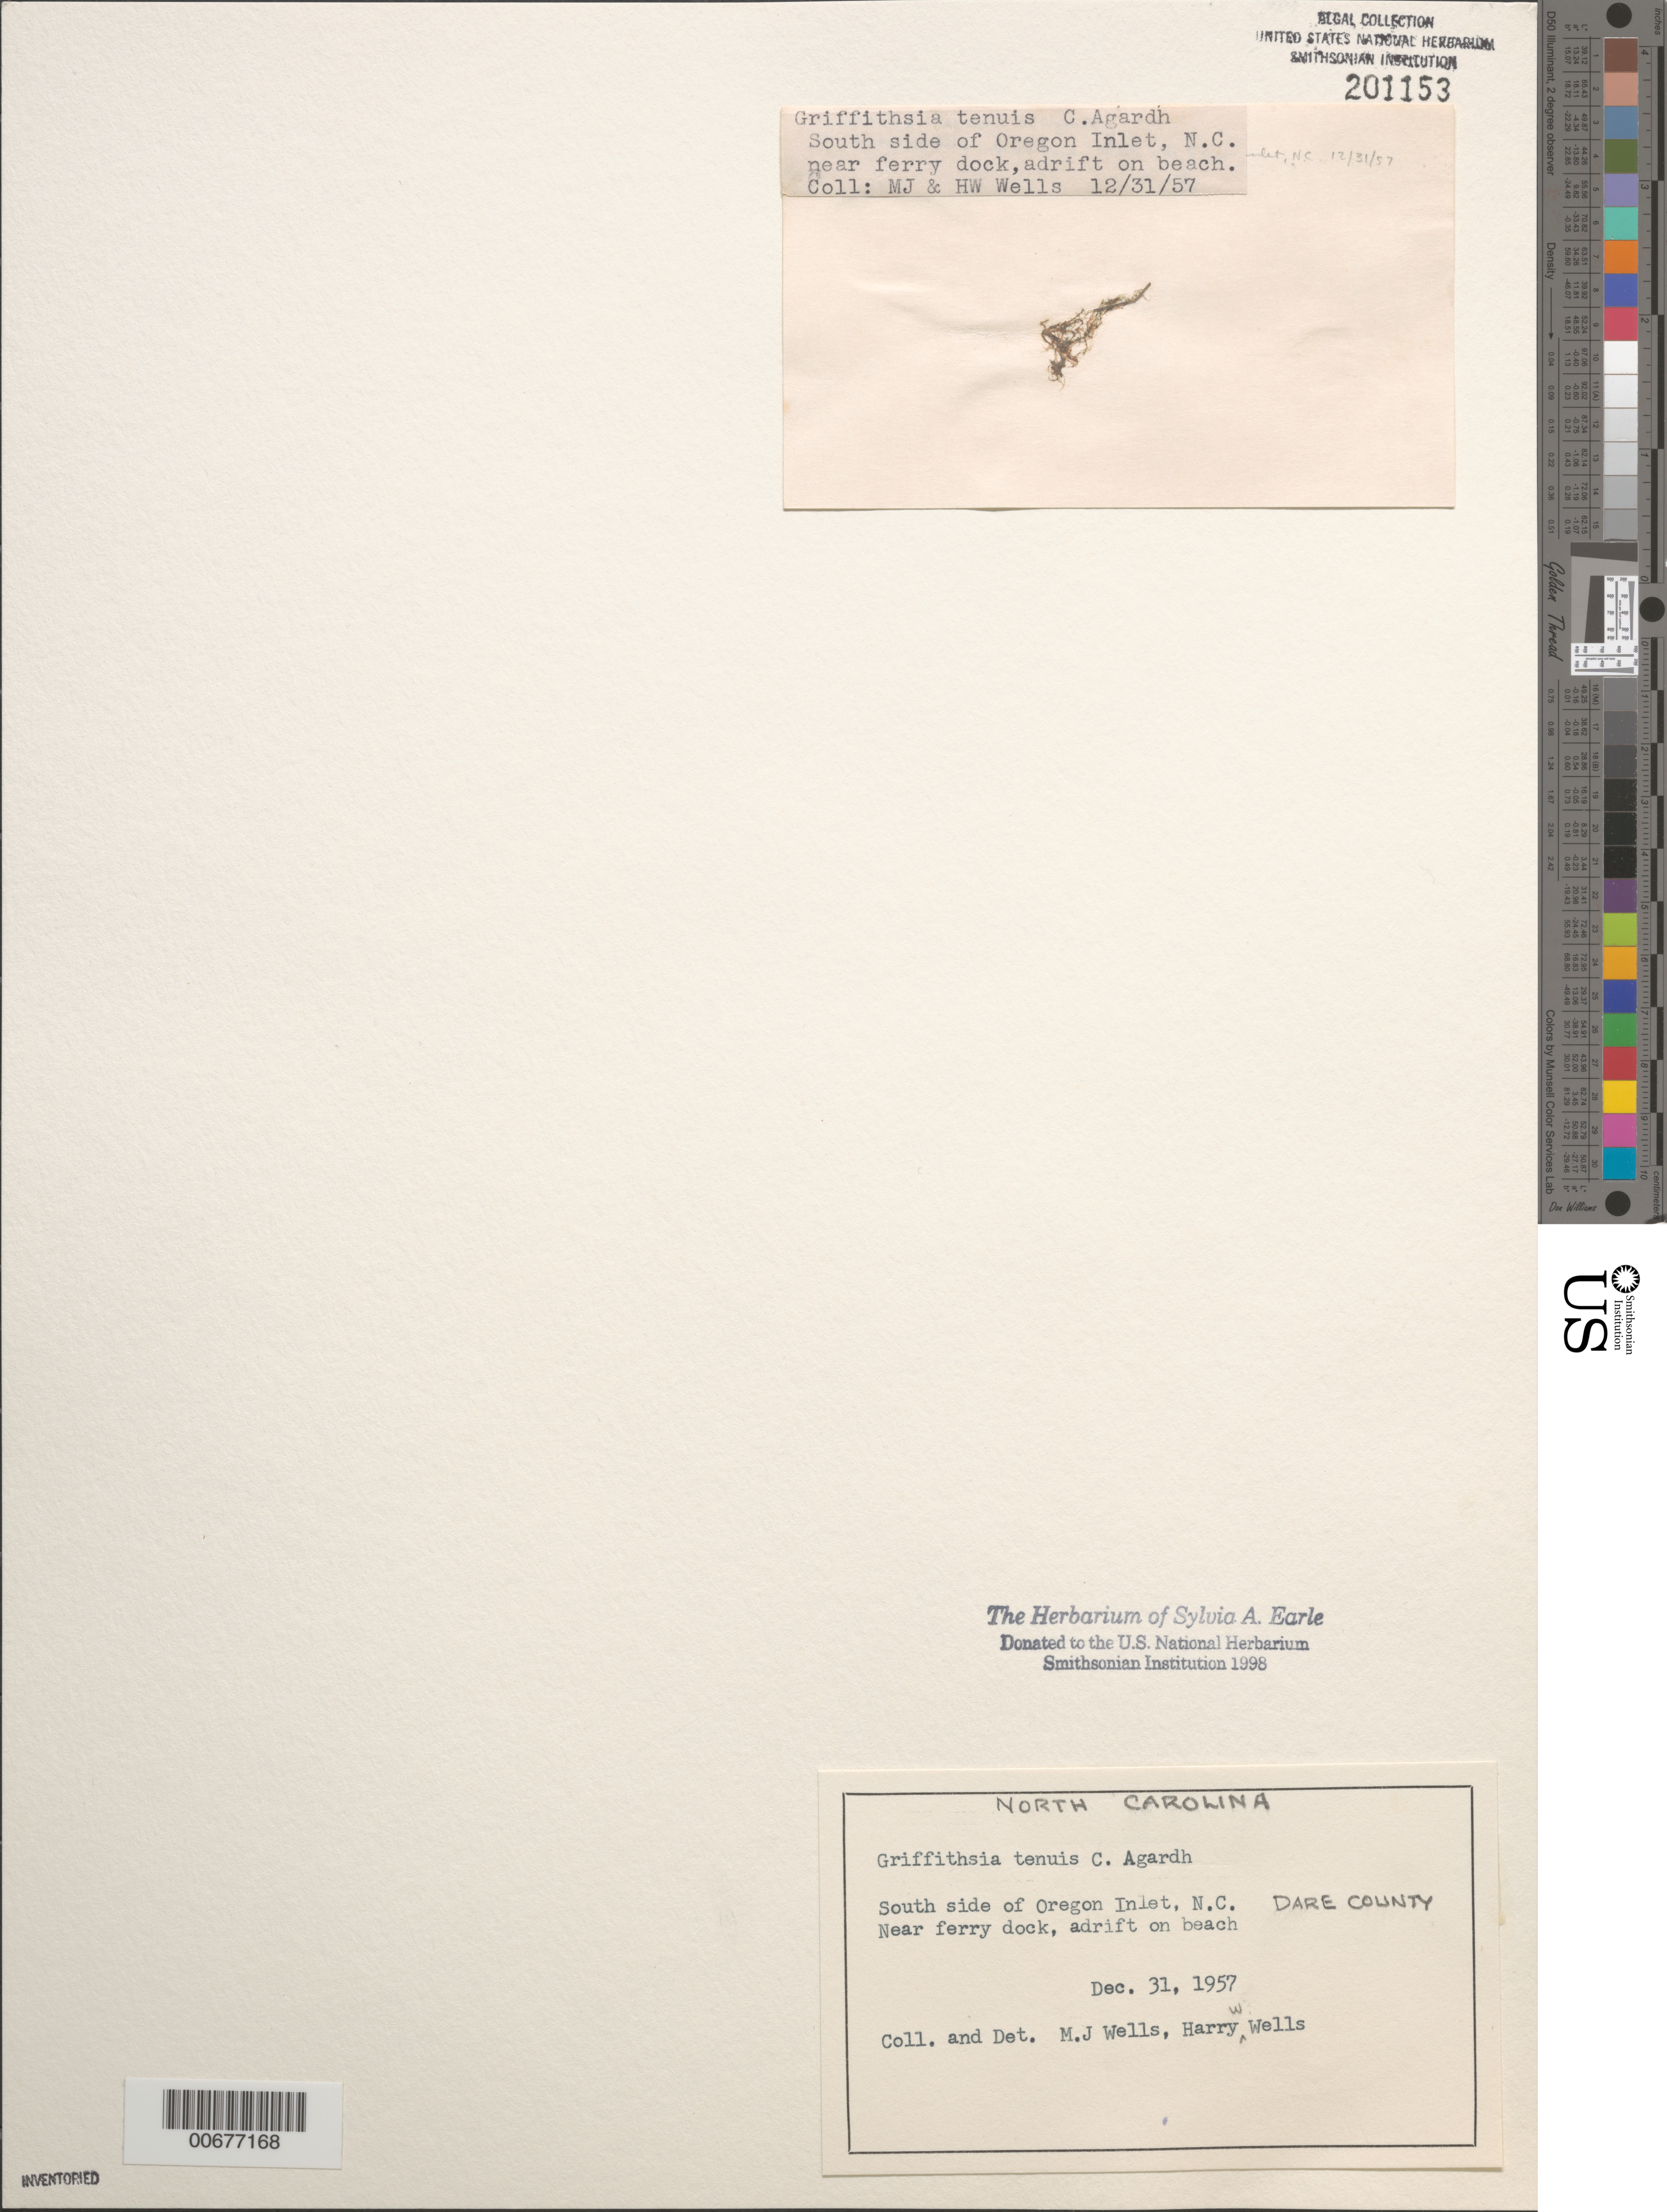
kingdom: Plantae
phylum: Rhodophyta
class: Florideophyceae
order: Ceramiales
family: Wrangeliaceae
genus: Anotrichium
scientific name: Anotrichium tenue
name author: (C. Agardh) Nägeli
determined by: Algae name updating Project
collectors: M. Wells & H. Wells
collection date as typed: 31 Dec 1957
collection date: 1957-12-31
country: United States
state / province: North Carolina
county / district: Dare County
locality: Oregon Inlet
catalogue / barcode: US 201153